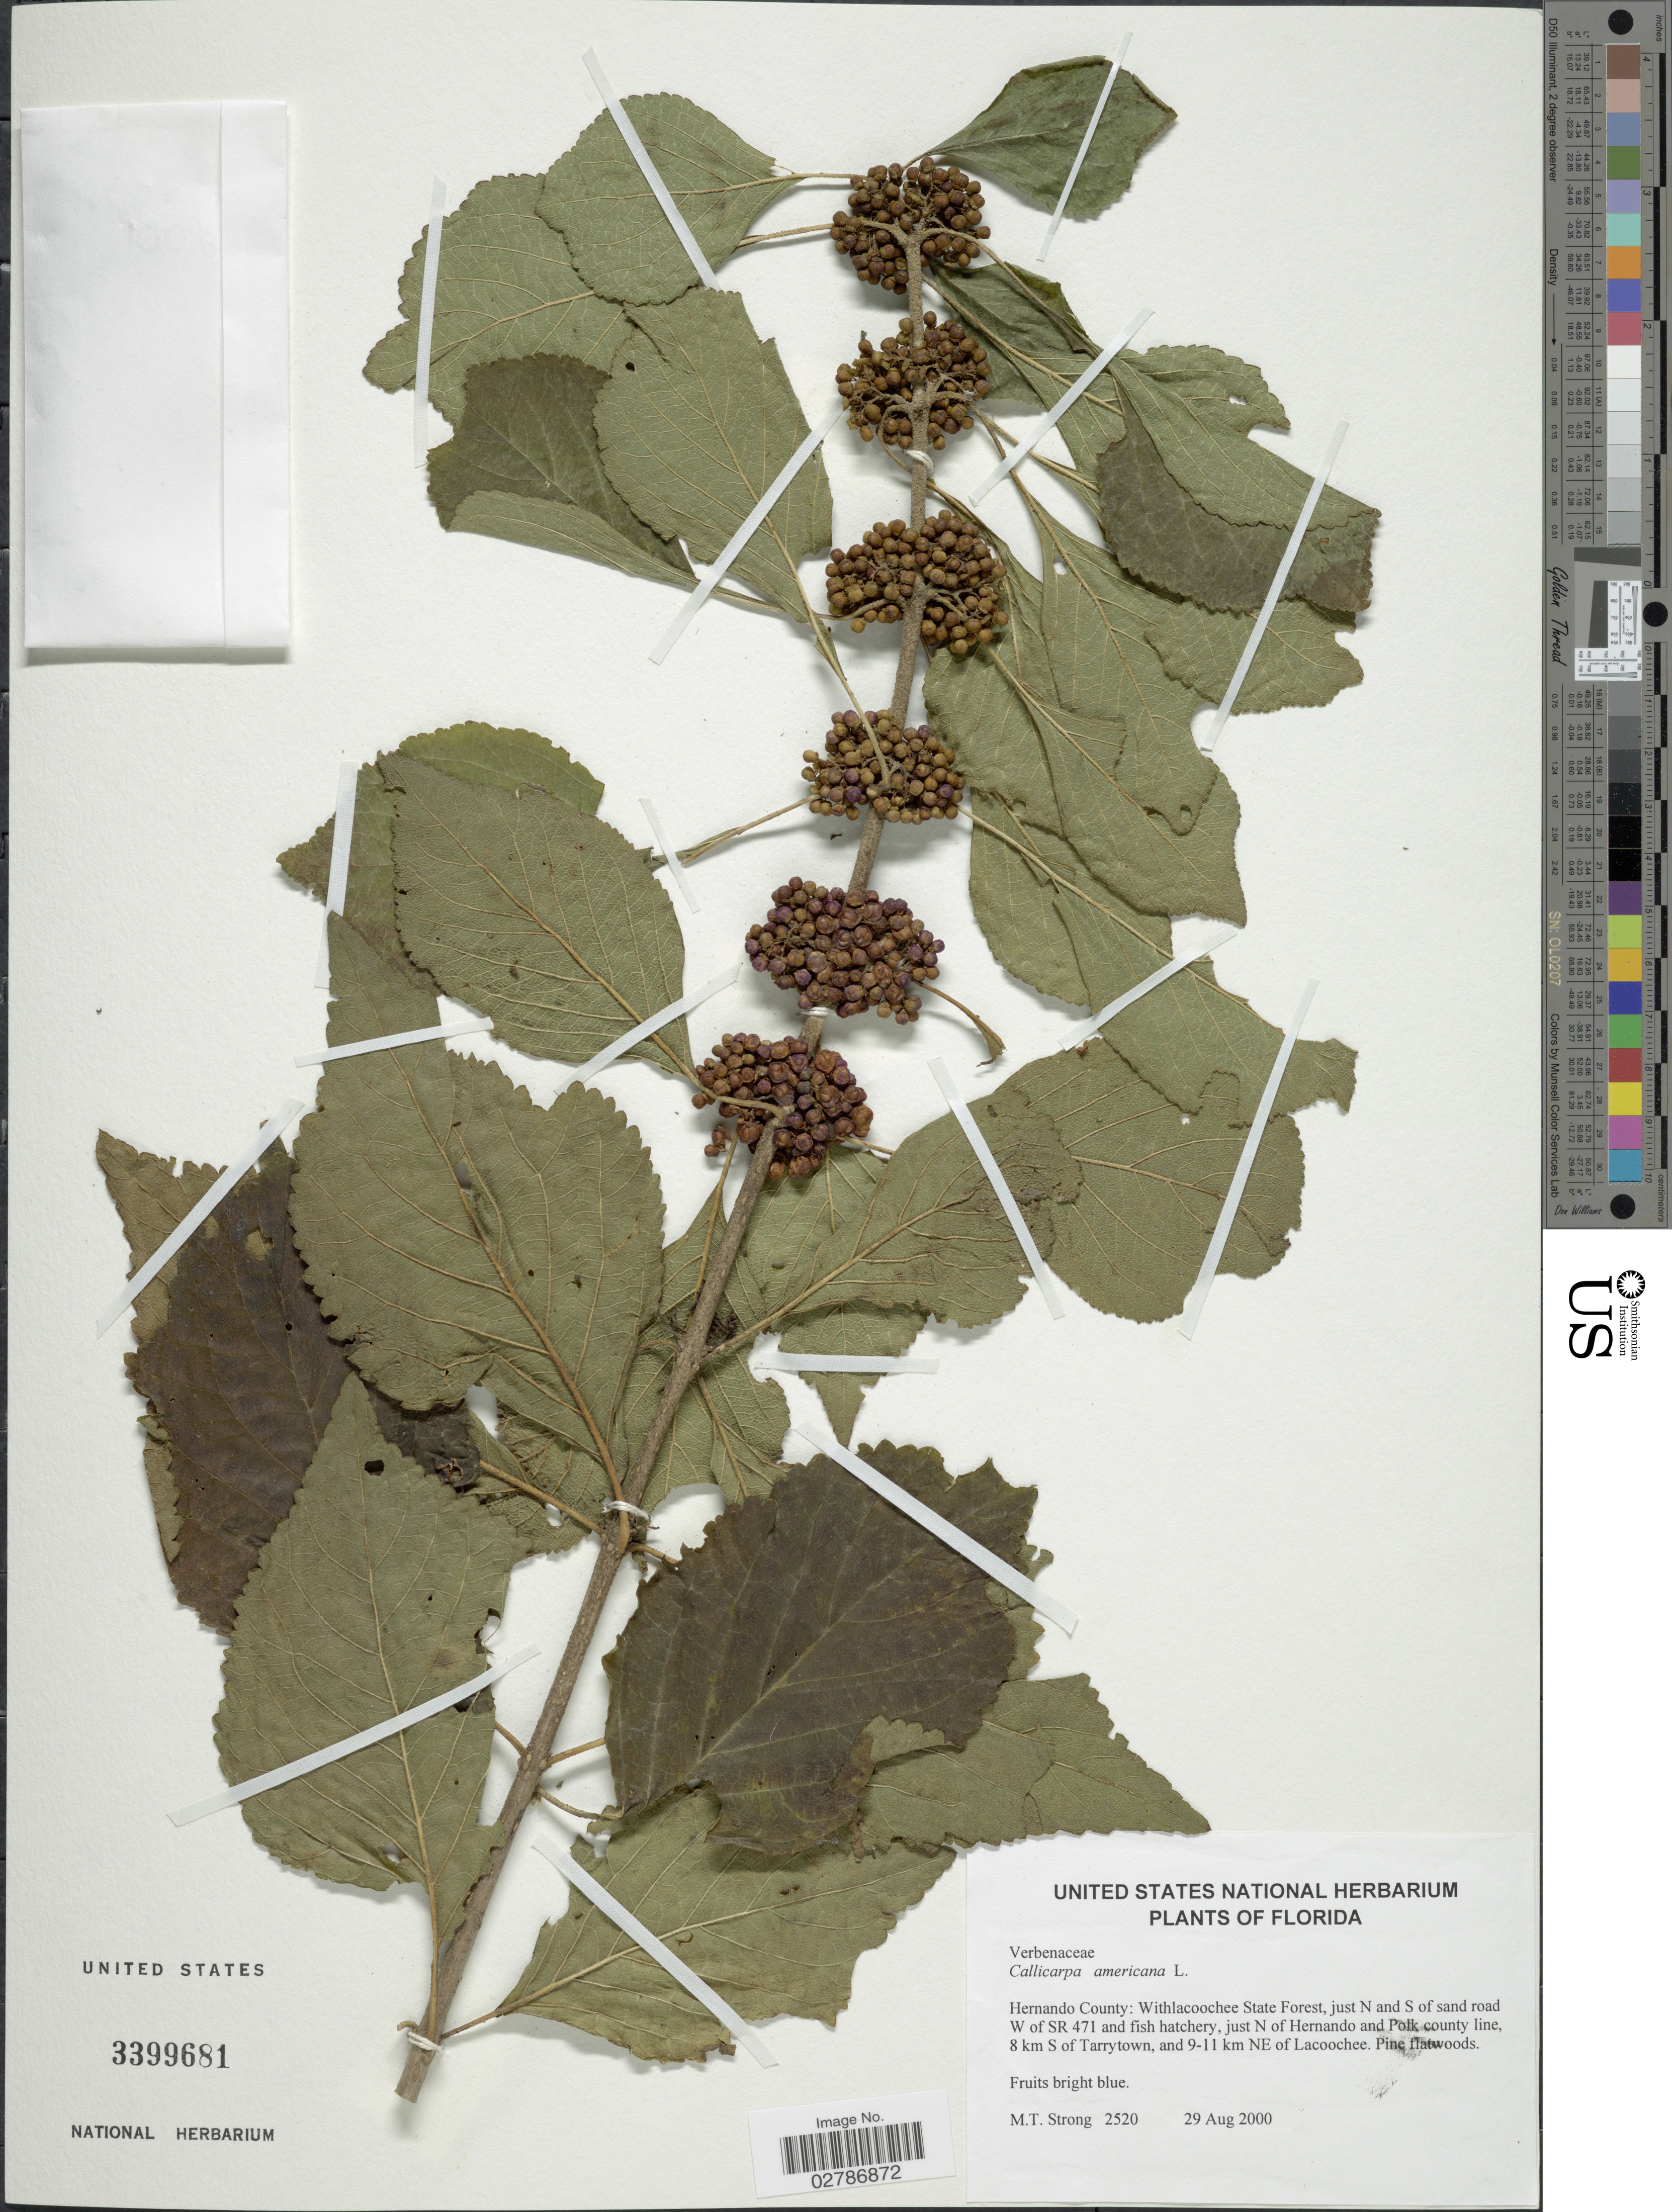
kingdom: Plantae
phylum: Tracheophyta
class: Magnoliopsida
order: Lamiales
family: Lamiaceae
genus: Callicarpa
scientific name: Callicarpa americana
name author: L.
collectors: M. T. Strong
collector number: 2520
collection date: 2000-08-29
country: United States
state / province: Florida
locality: Hernando County: Withlacoochee State Forest, just N and S of sand road W of SR 471 and fish hatchery, just N of Hernando and Polk county line, 8 km S of Tarrytown, and 9-11 km Ne of Lacoochee.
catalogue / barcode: US 3399681